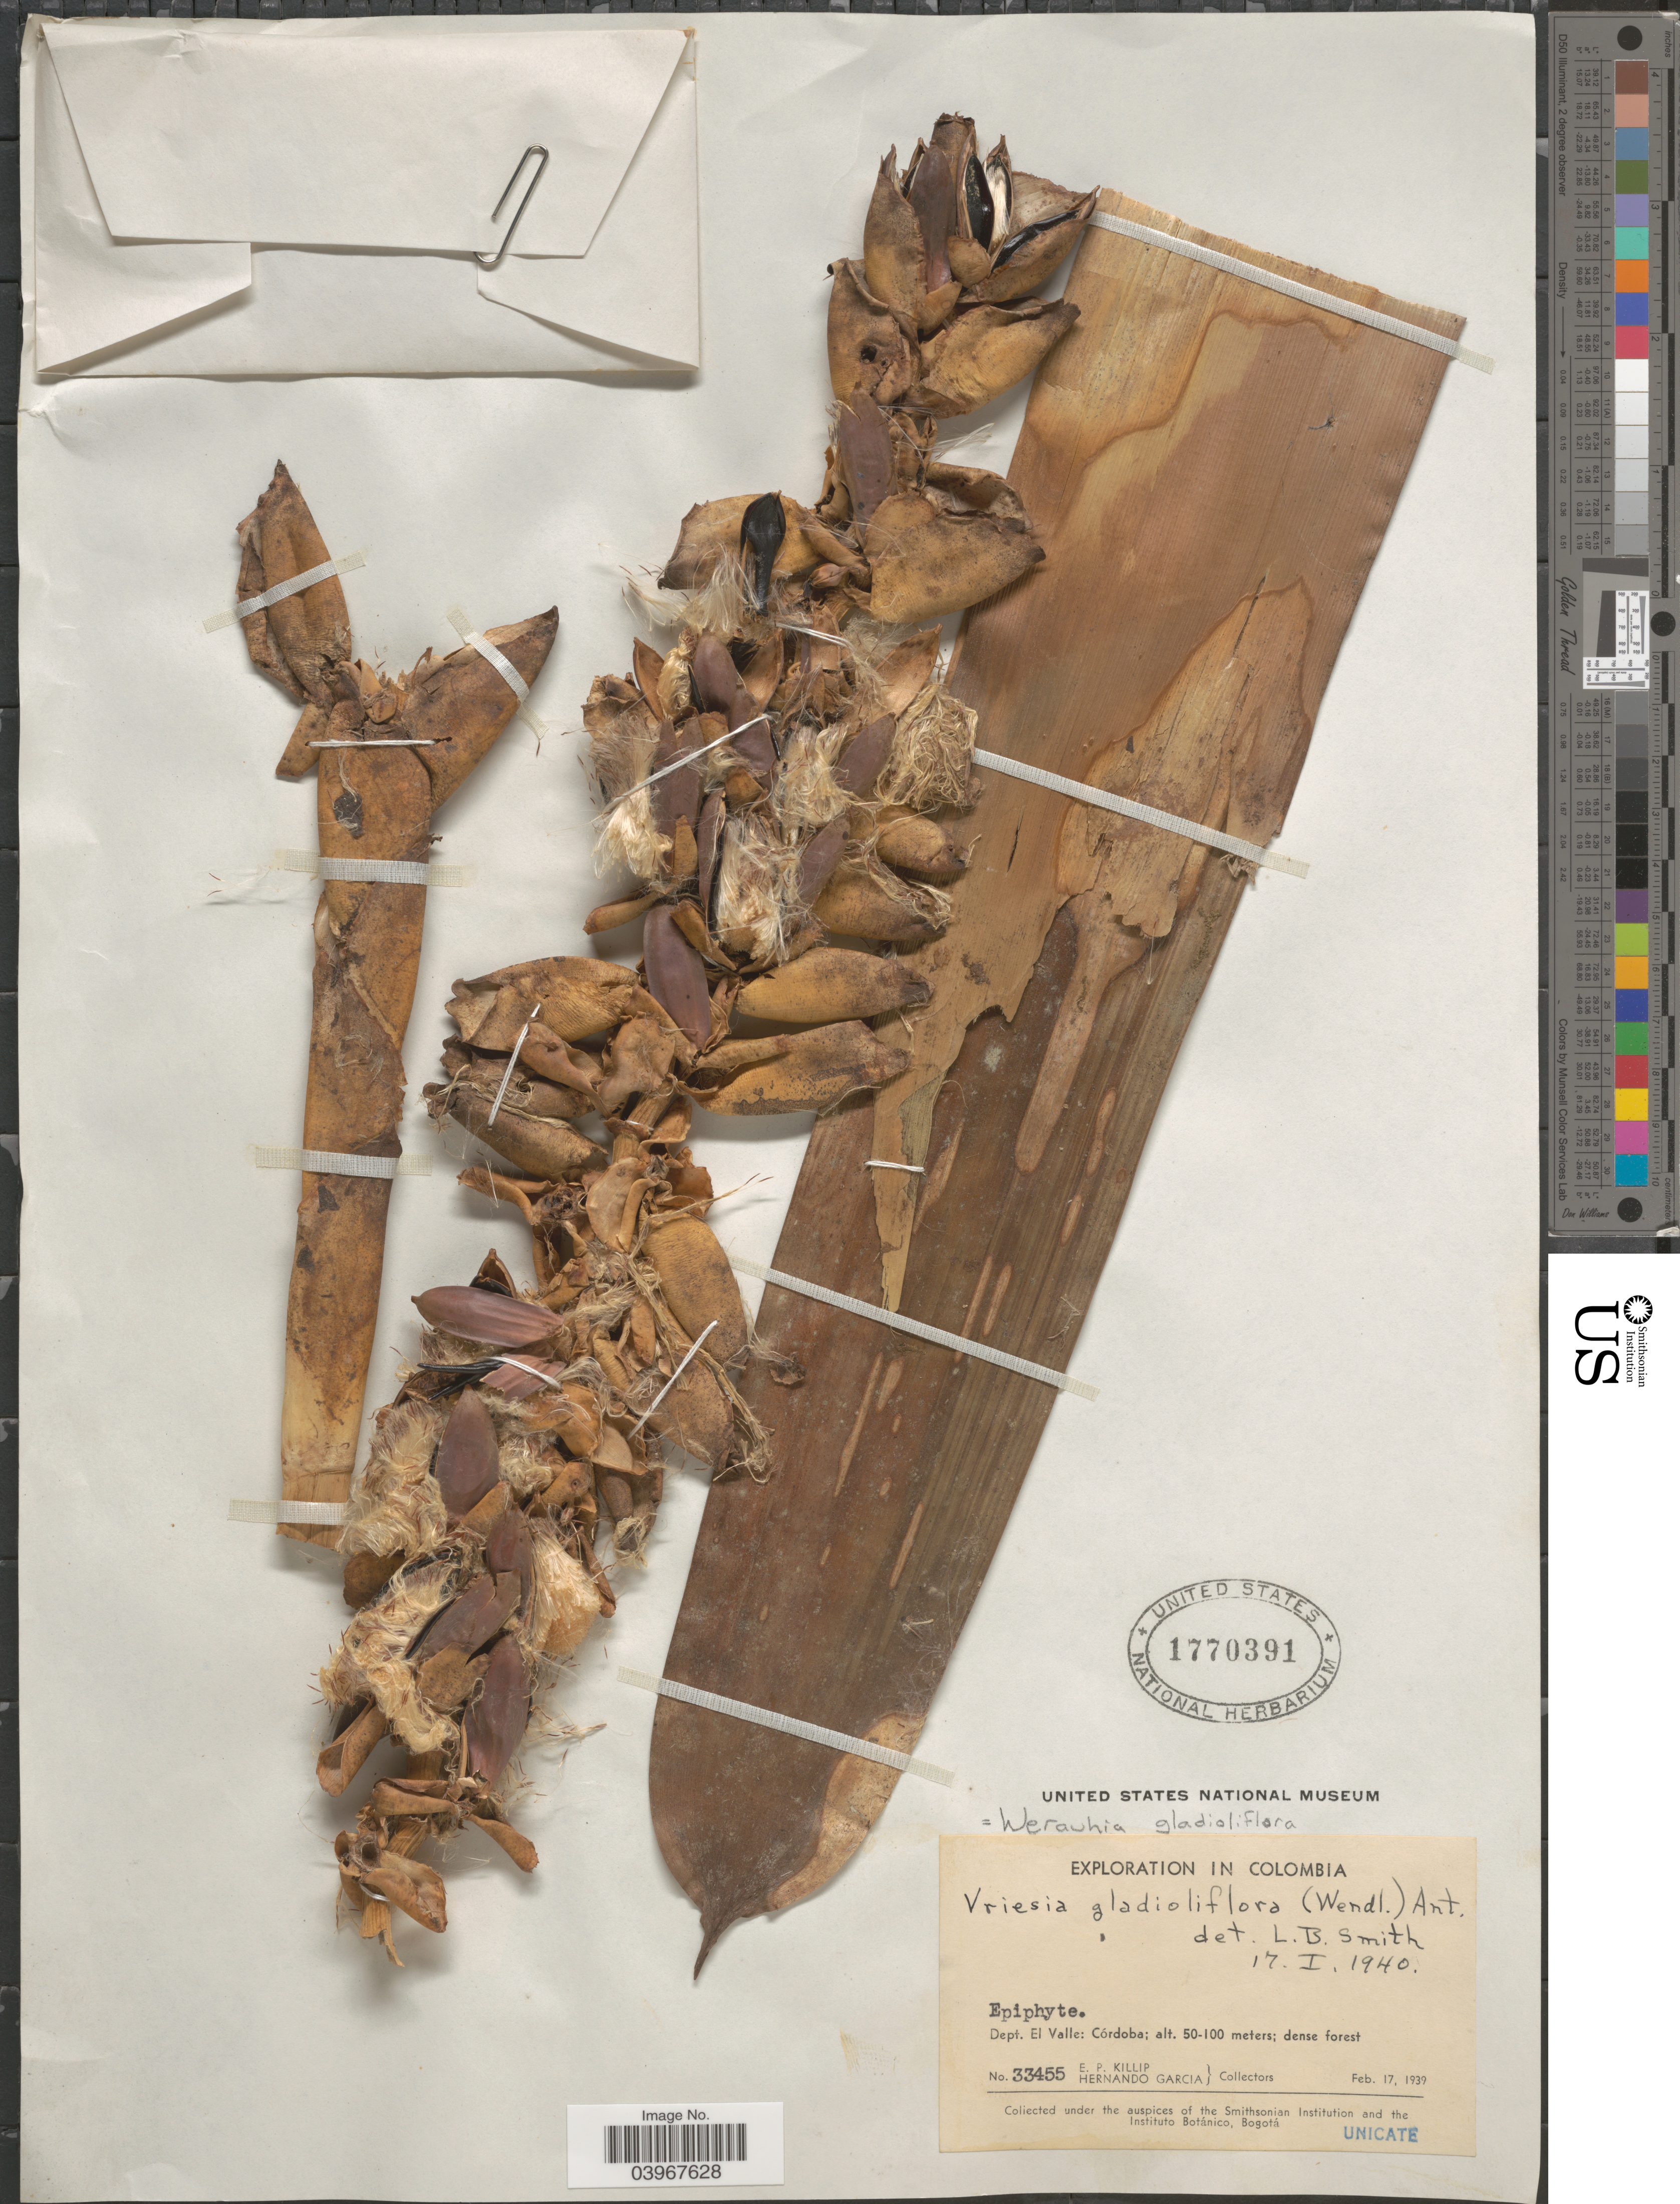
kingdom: Plantae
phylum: Tracheophyta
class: Liliopsida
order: Poales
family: Bromeliaceae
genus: Werauhia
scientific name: Werauhia gladioliflora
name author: (H. Wendl.) J.R. Grant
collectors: E. P. Killip & H. Garcia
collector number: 33455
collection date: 1939-02-17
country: Colombia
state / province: Valle del Cauca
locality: Dept. El Valle: Córdoba.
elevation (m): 50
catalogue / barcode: US 1770391